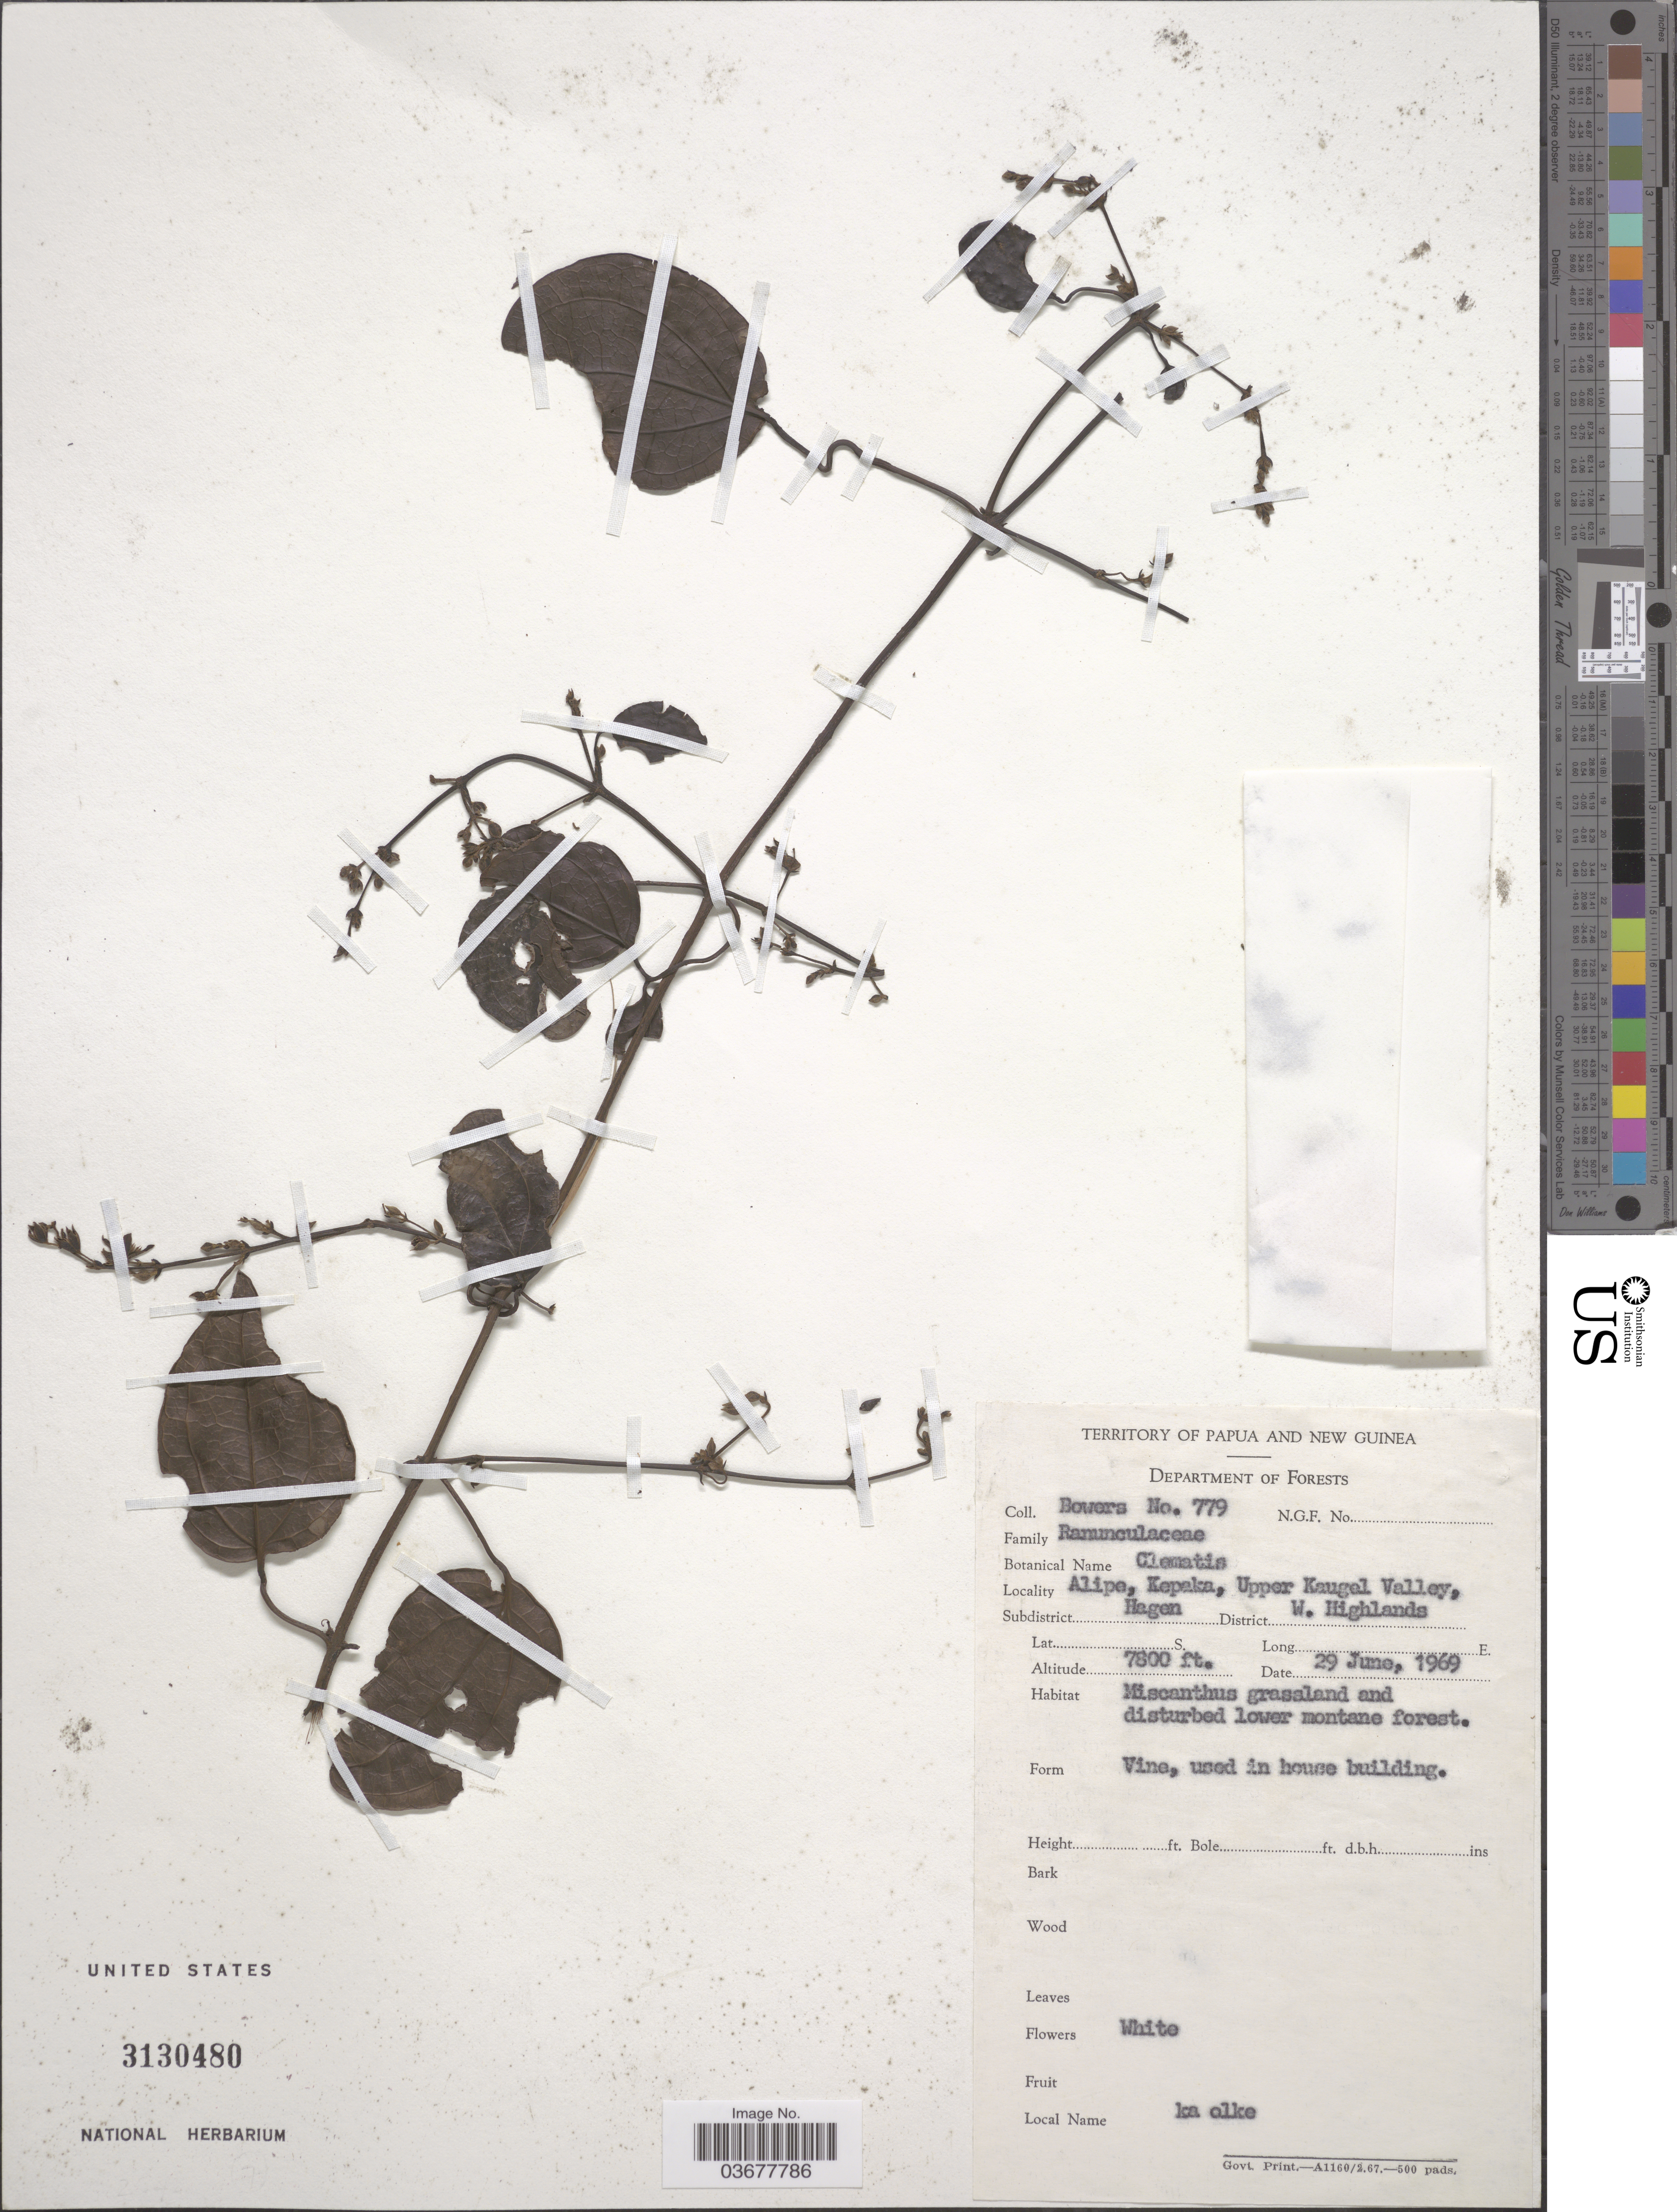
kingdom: Plantae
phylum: Tracheophyta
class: Magnoliopsida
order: Ranunculales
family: Ranunculaceae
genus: Clematis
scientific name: Clematis sp.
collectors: -. Bowers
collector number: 779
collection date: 1969-06-29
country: Papua New Guinea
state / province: Western Highlands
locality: Territory of Papua and New Guinea. Alipe, Kepaka, Upper Kaugel Valley, Subdistrict Hagen. District W. Highlands.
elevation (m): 2377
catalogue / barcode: US 3130480